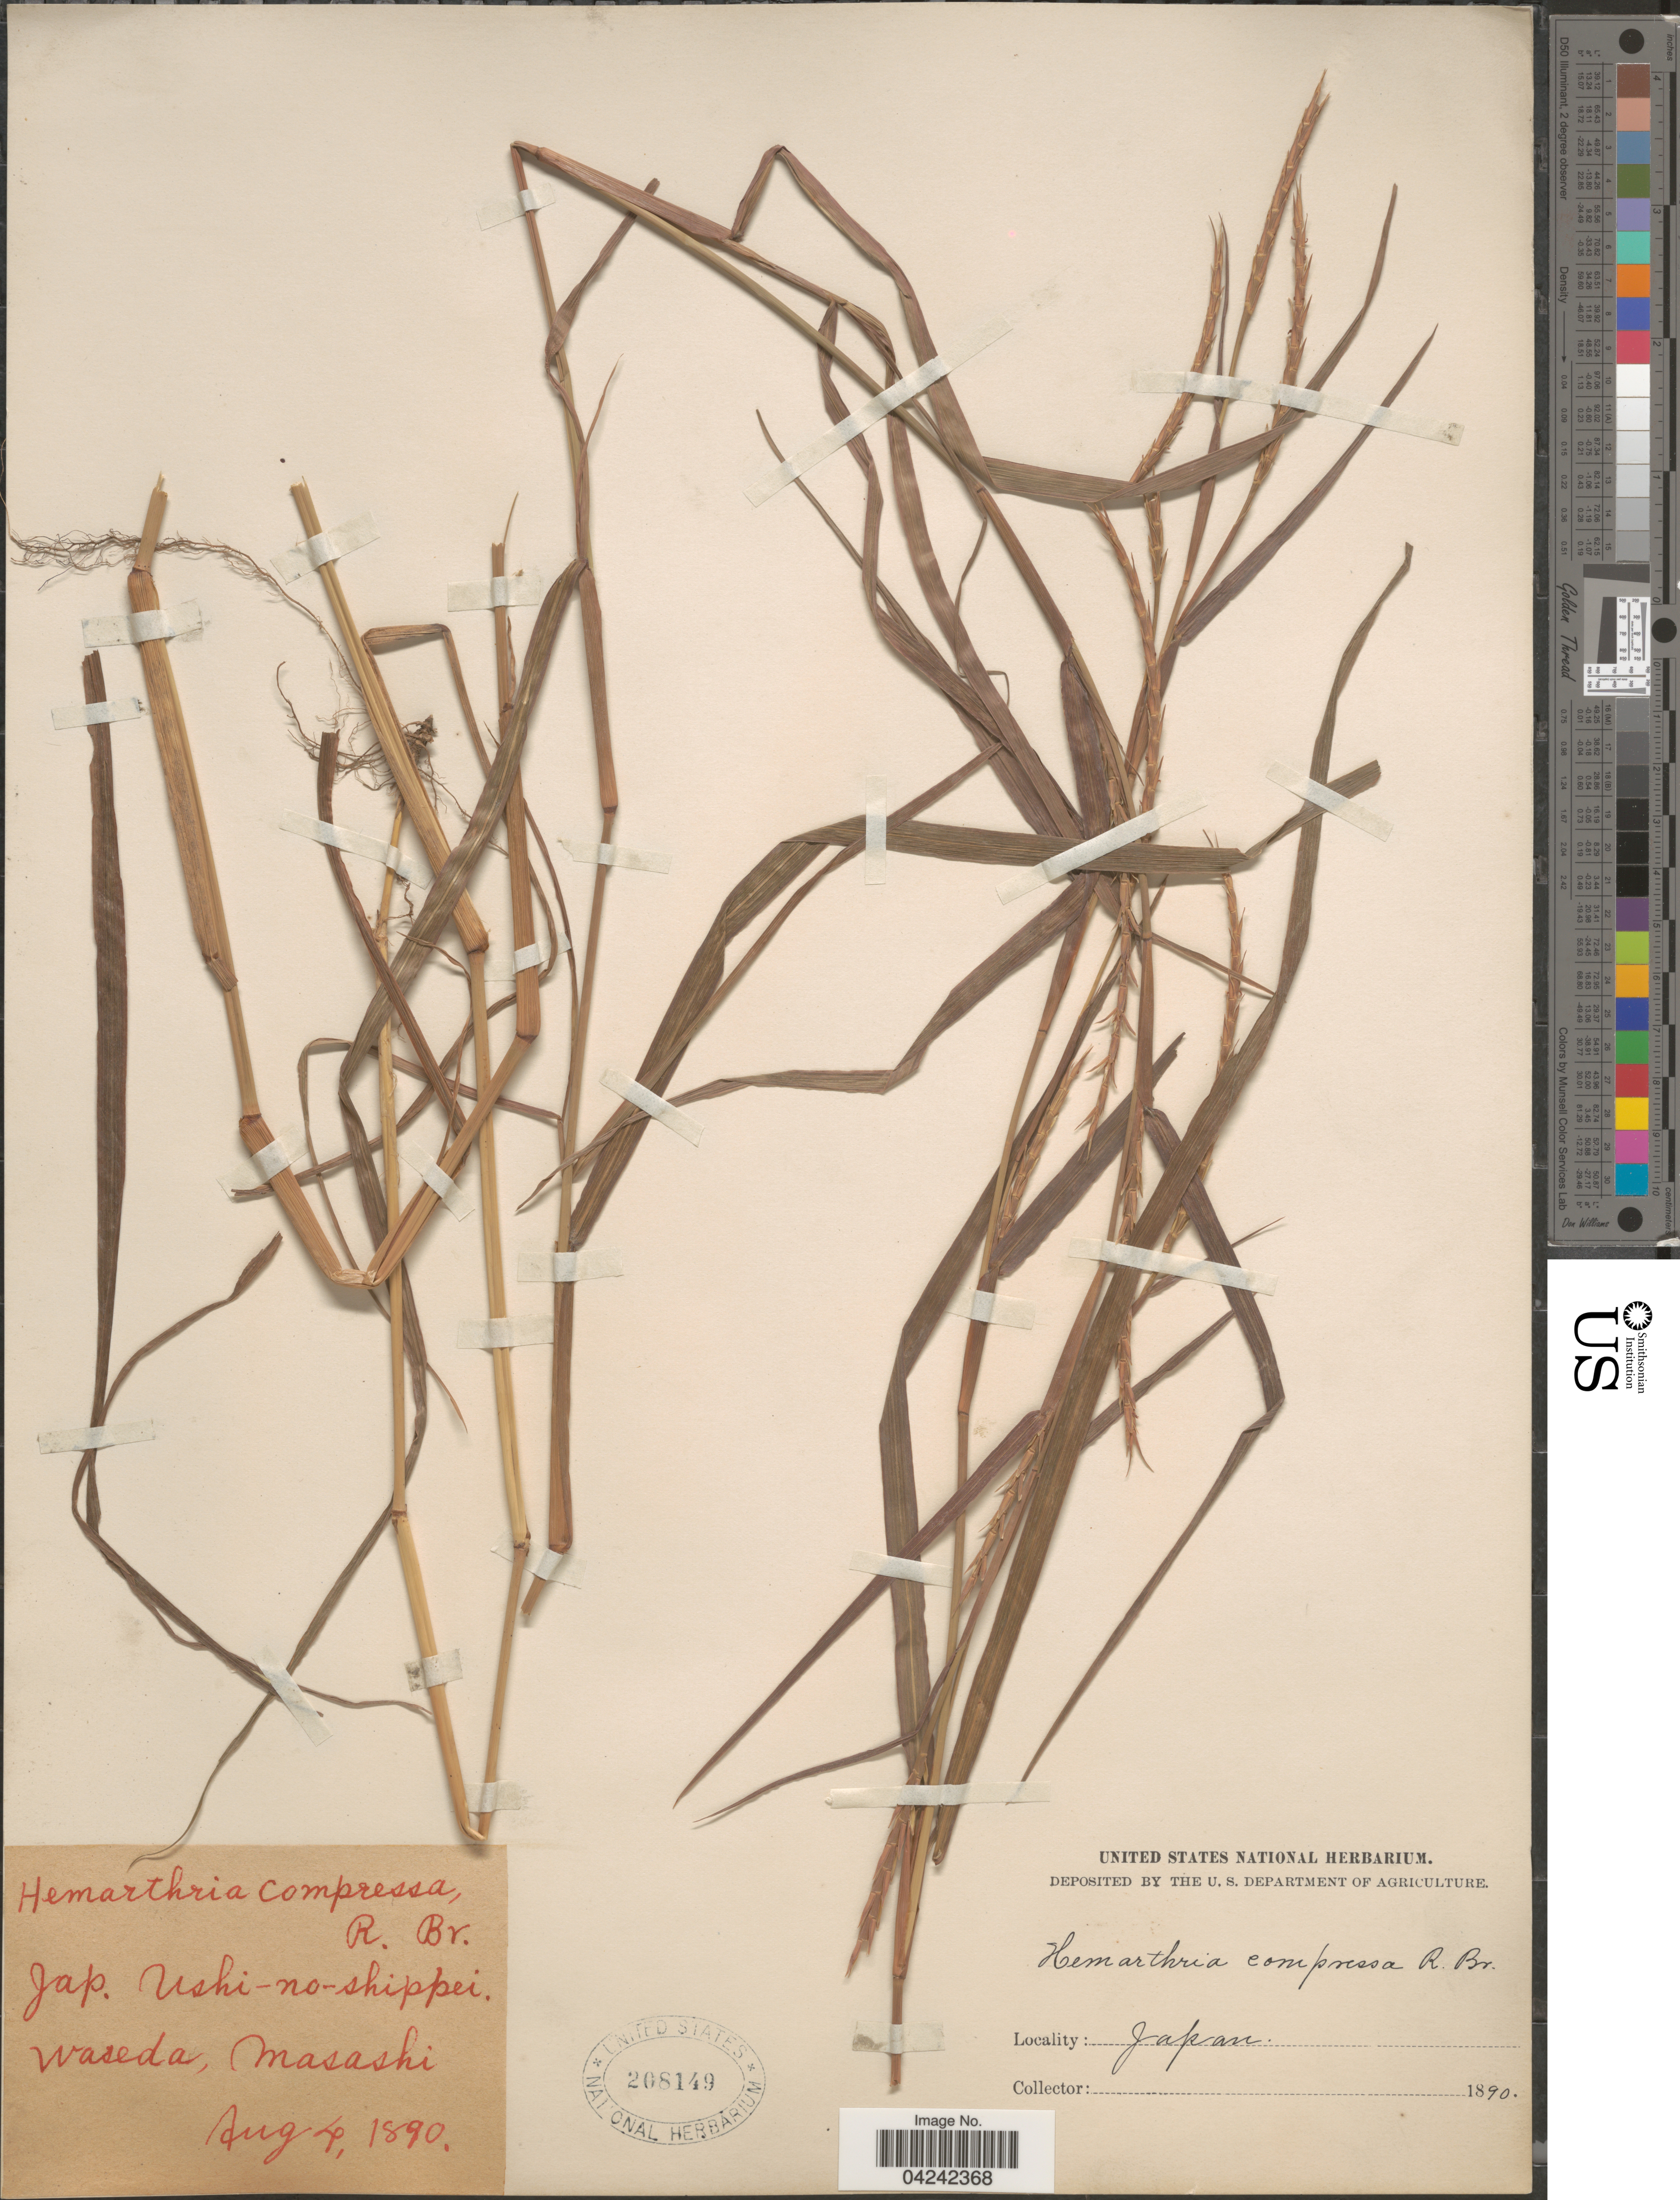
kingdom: Plantae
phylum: Tracheophyta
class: Liliopsida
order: Poales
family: Poaceae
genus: Rottboellia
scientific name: Rottboellia sp.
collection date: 1890-08-04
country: Japan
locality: Waseda, Masashi.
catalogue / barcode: US 208149